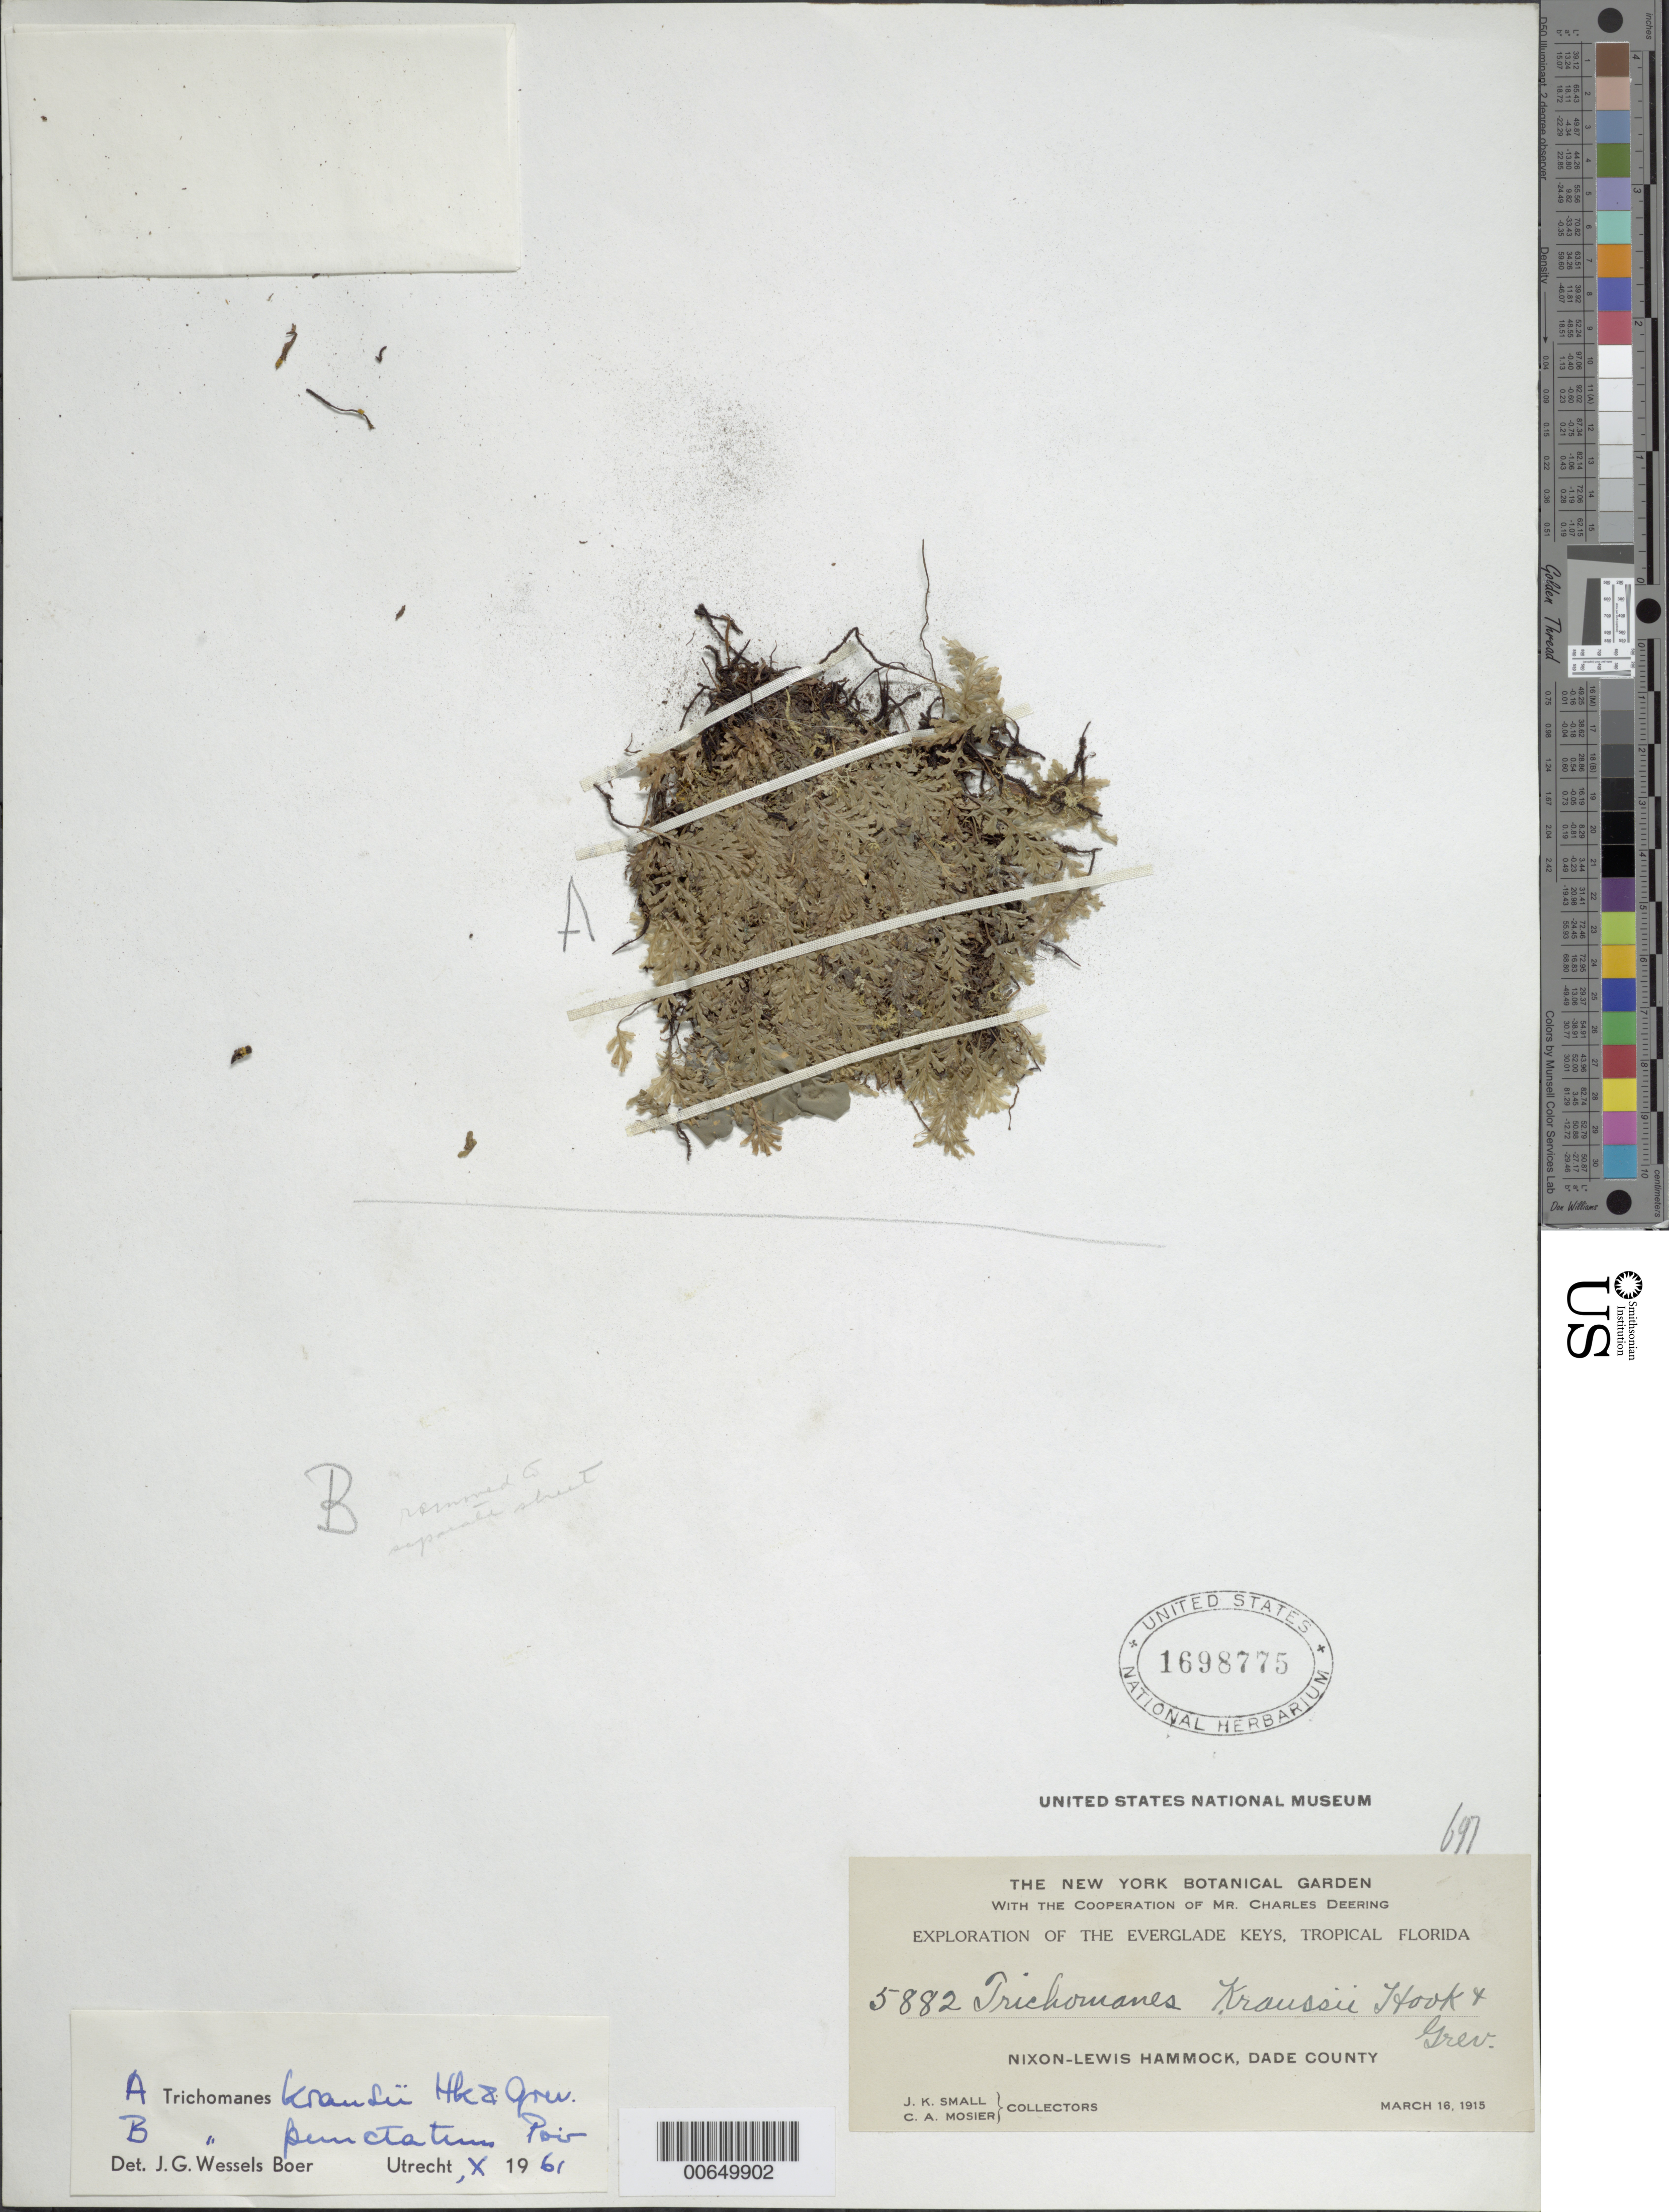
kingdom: Plantae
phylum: Tracheophyta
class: Polypodiopsida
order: Hymenophyllales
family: Hymenophyllaceae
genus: Didymoglossum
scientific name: Didymoglossum kraussii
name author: (Hook. & Grev.) C. Presl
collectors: J. K. Small & C. A. Mosier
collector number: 5882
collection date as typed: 16 Mar 1915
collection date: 1915-03-16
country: United States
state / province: Florida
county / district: Dade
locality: Nixon-Lewis Hammock.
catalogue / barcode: US 1698775